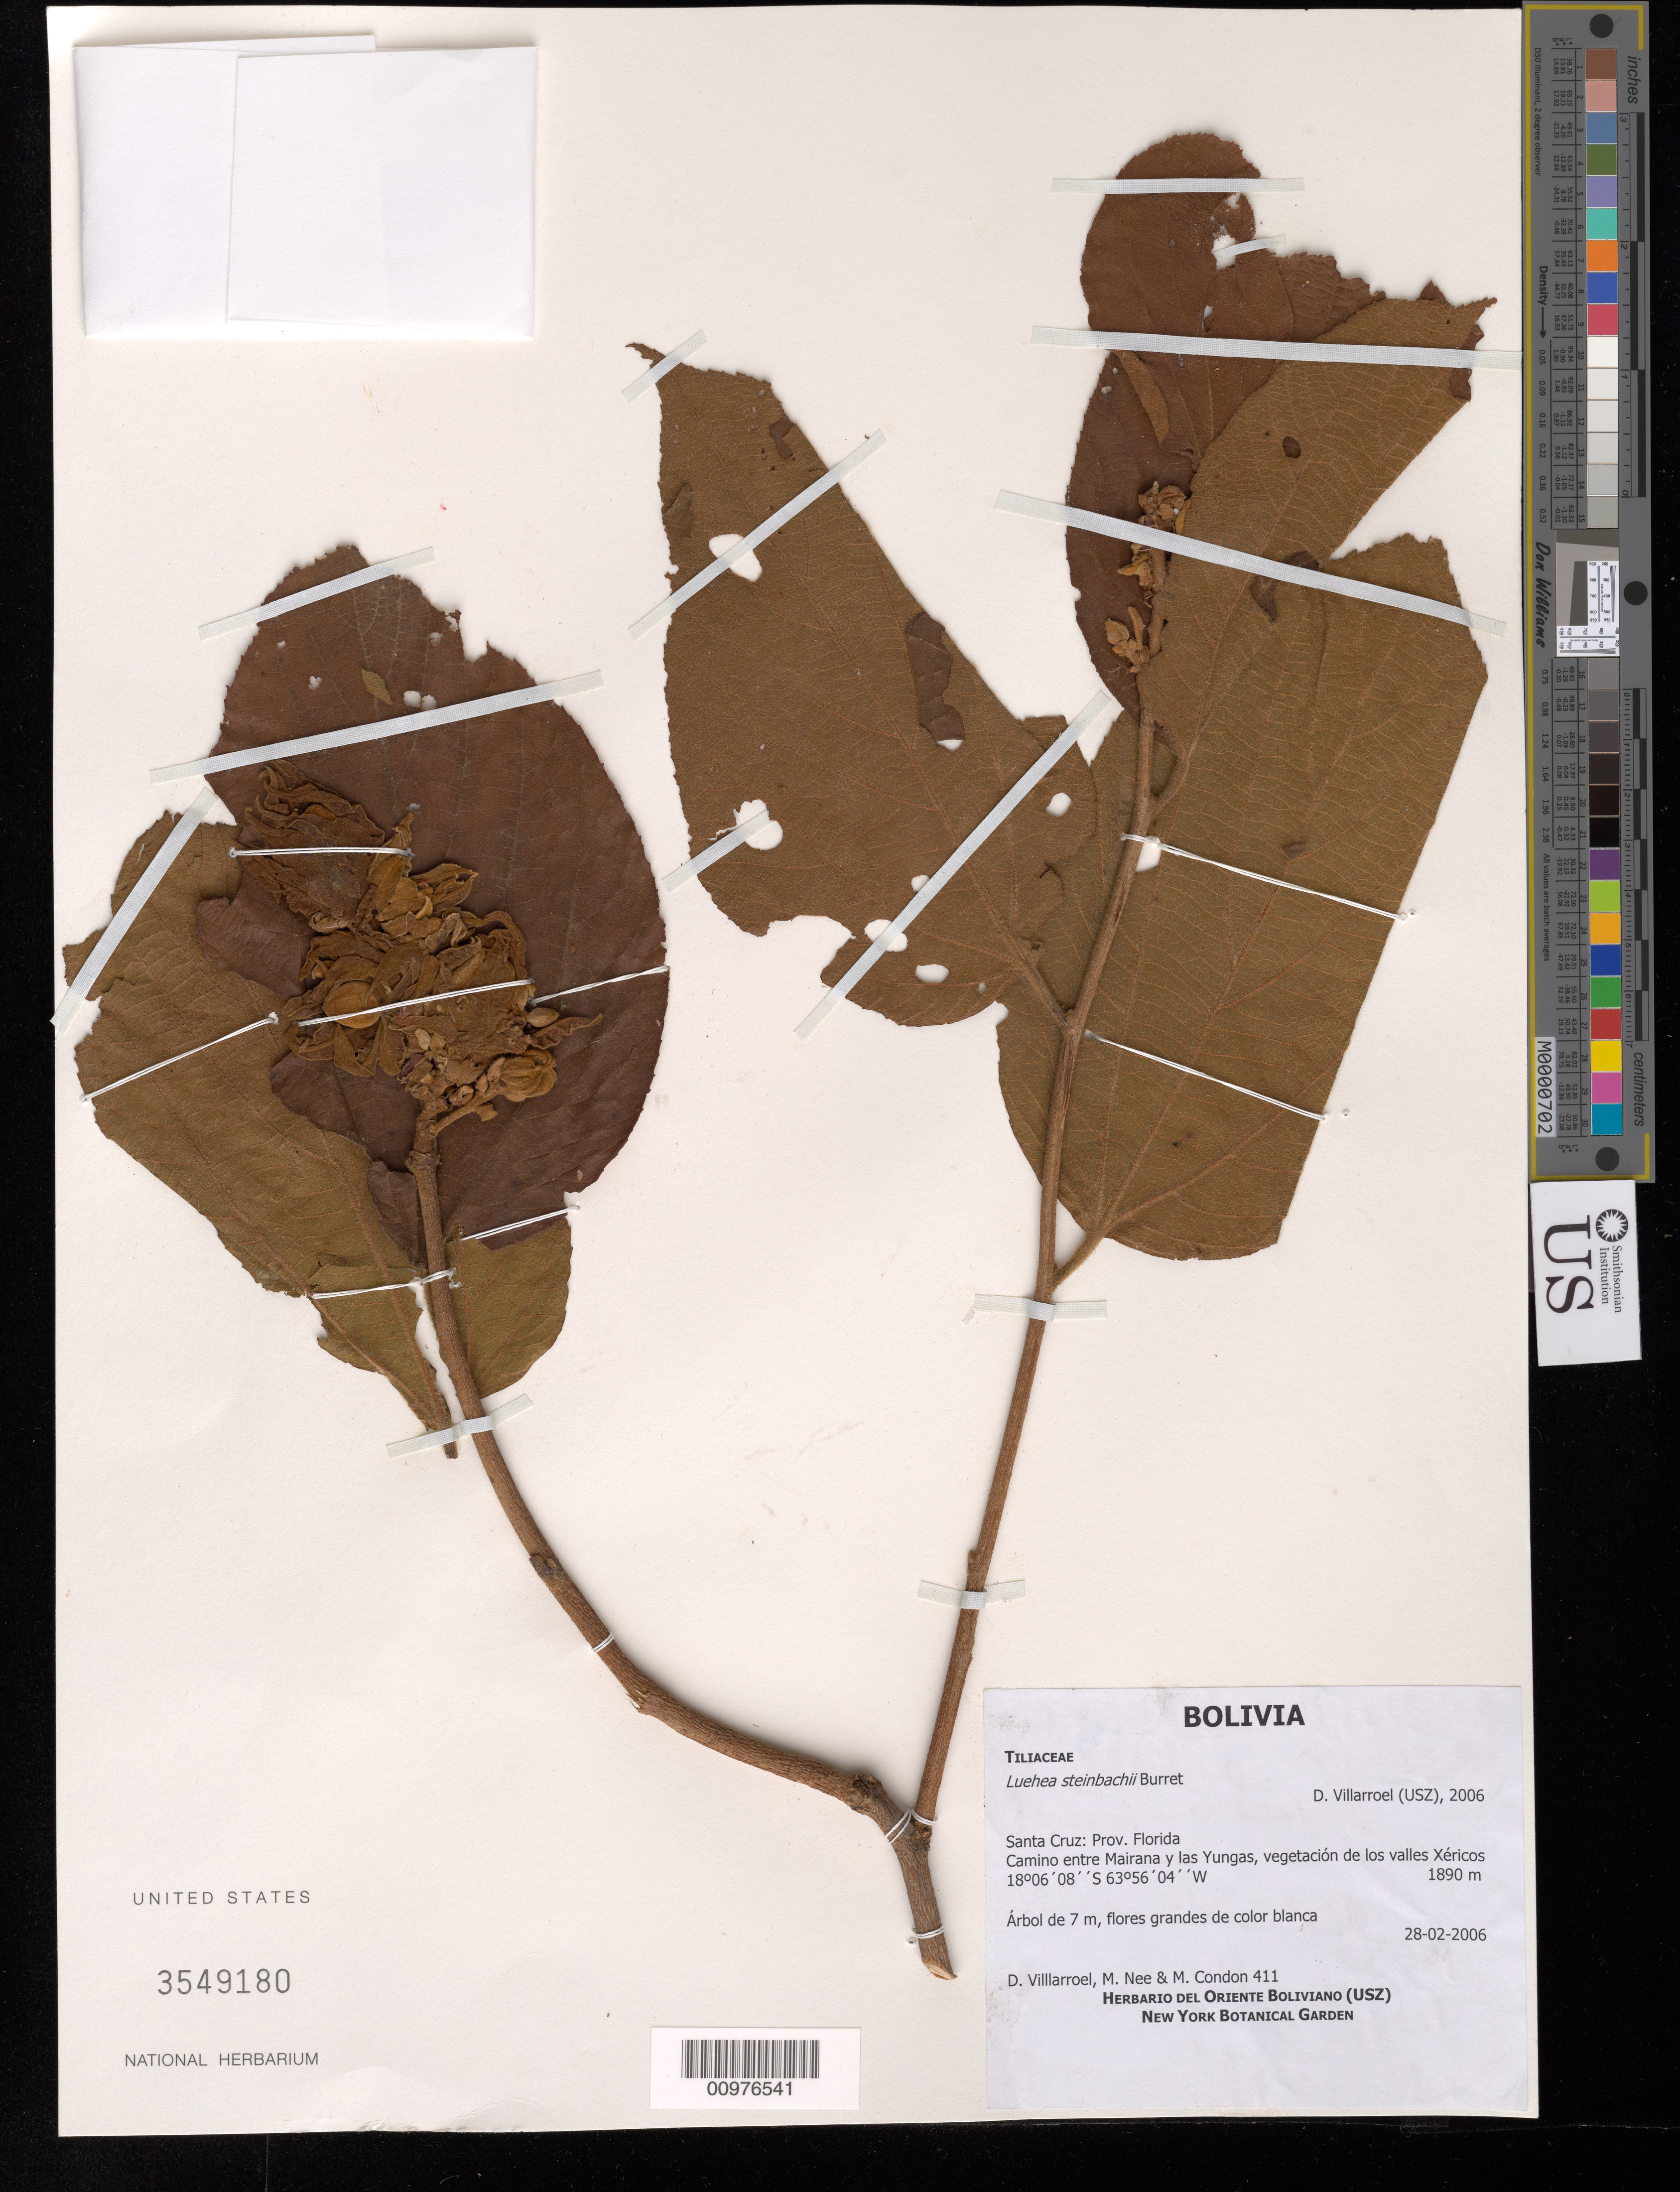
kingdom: Plantae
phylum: Tracheophyta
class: Magnoliopsida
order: Malvales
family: Malvaceae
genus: Luehea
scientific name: Luehea steinbachii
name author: Burret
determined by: Villarreal, J. A.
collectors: D. Villarroel, M. Nee & M. A. Condon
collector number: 411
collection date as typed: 28 Feb 2006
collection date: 2006-02-28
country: Bolivia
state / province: Santa Cruz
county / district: Florida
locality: Camino entre Mairana y las Yungas, vegetación de los valles Xéricos.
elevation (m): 1890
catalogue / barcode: US 3549180